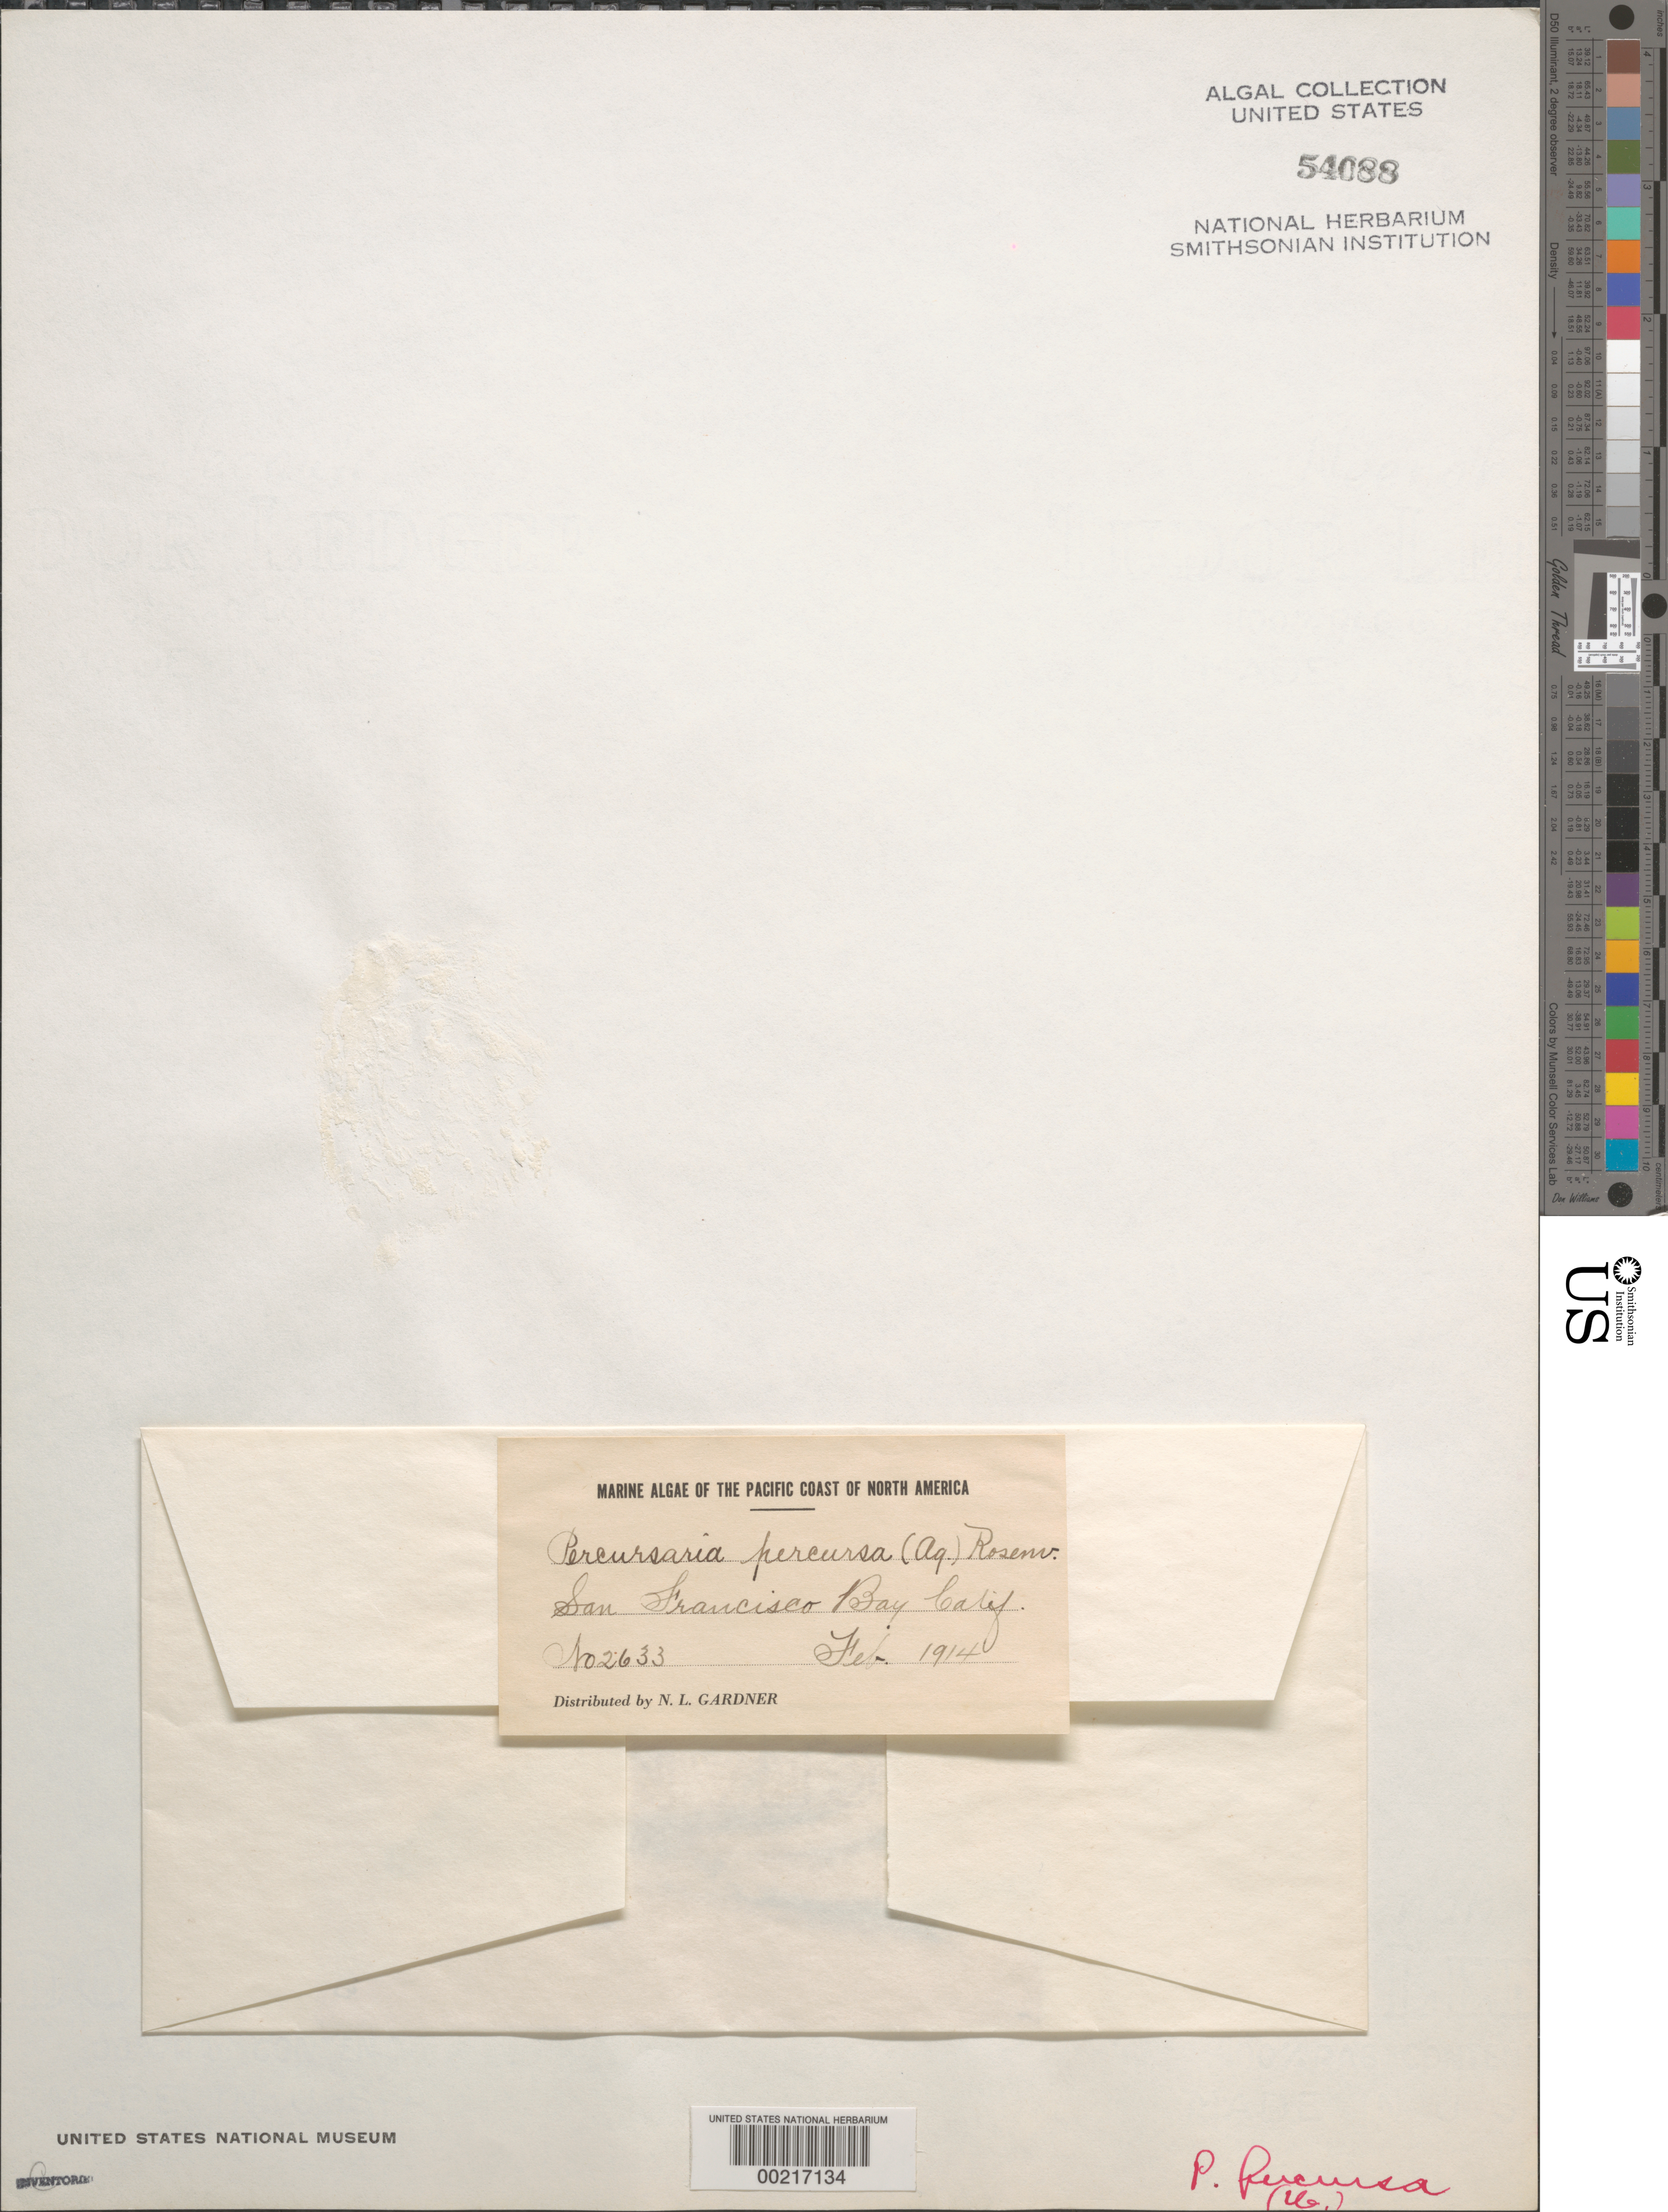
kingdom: Plantae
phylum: Chlorophyta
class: Ulvophyceae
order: Ulvales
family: Ulvaceae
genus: Percursaria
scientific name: Percursaria percursa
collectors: N. Gardner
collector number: NLG 2633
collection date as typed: Feb 1914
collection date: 1914-02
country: United States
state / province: California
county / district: San Francisco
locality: San Francisco Bay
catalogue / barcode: US 54088